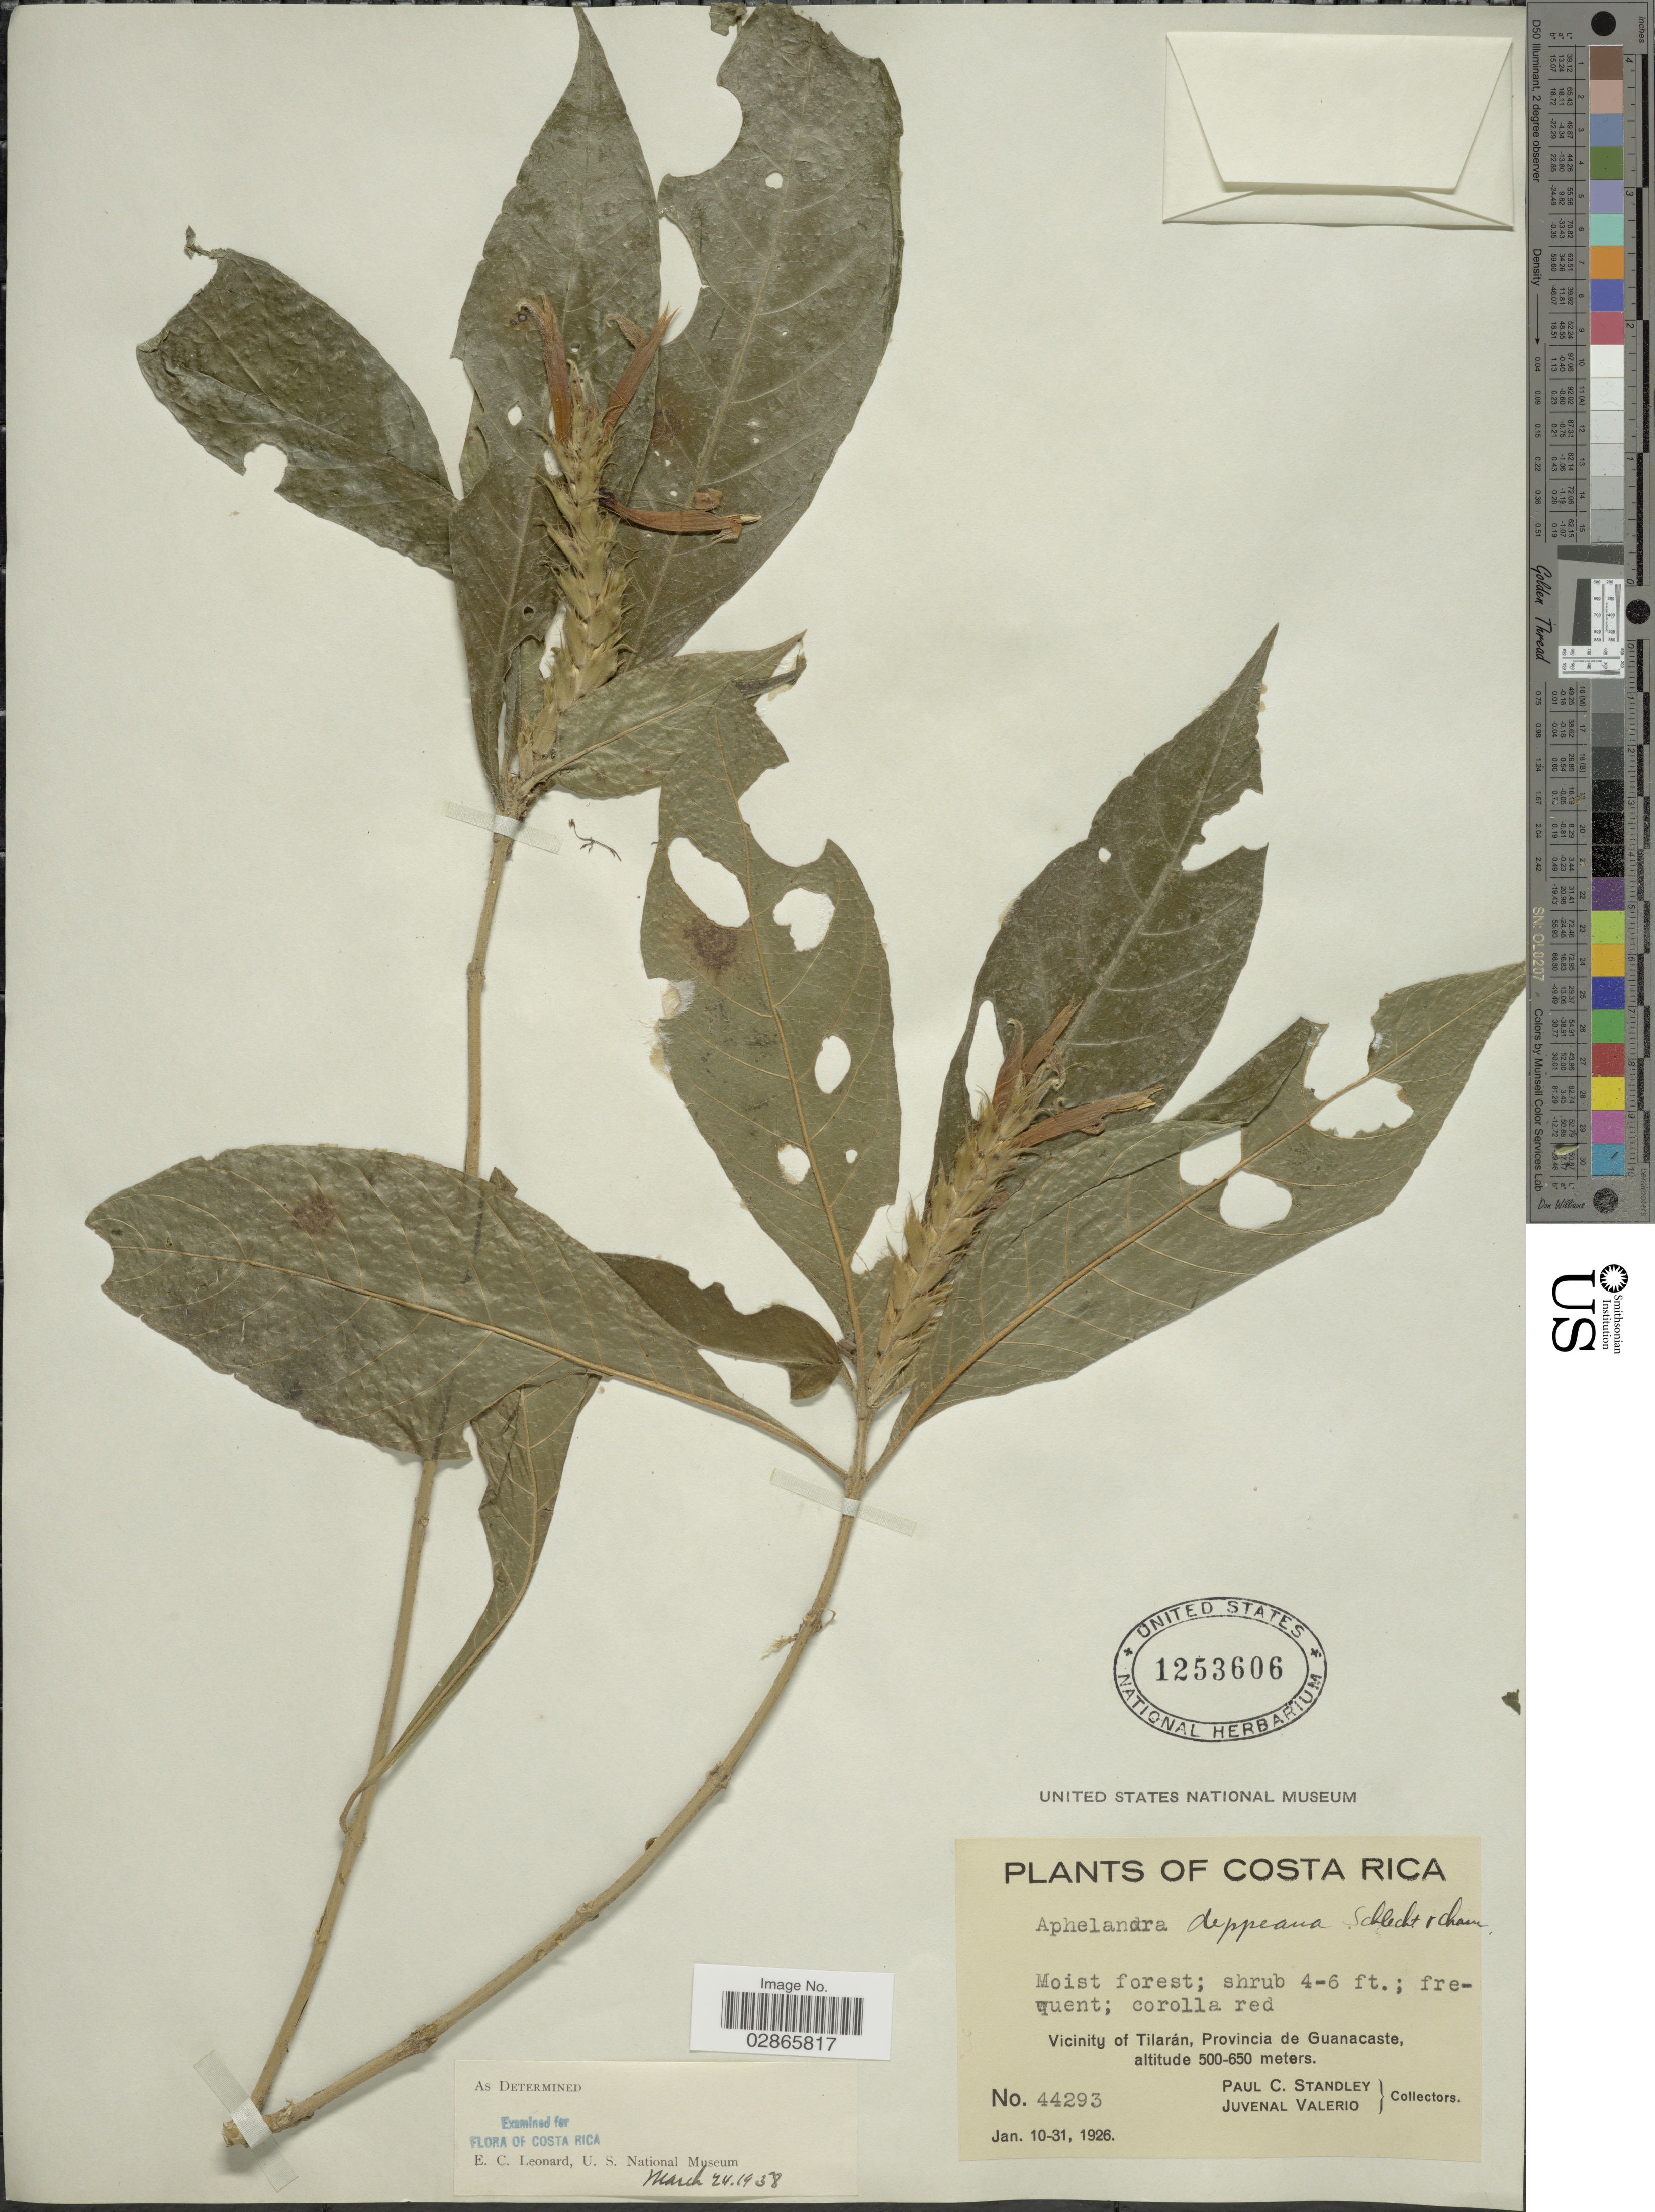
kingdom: Plantae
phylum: Tracheophyta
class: Magnoliopsida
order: Lamiales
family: Acanthaceae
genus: Aphelandra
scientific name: Aphelandra deppeana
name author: Schltdl. & Cham.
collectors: P. C. Standley & J. Valerio R.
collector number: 44293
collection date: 1926-01-10/1926-01-31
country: Costa Rica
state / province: Guanacaste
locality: Vicinity of Tilarán.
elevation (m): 500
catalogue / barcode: US 1253606